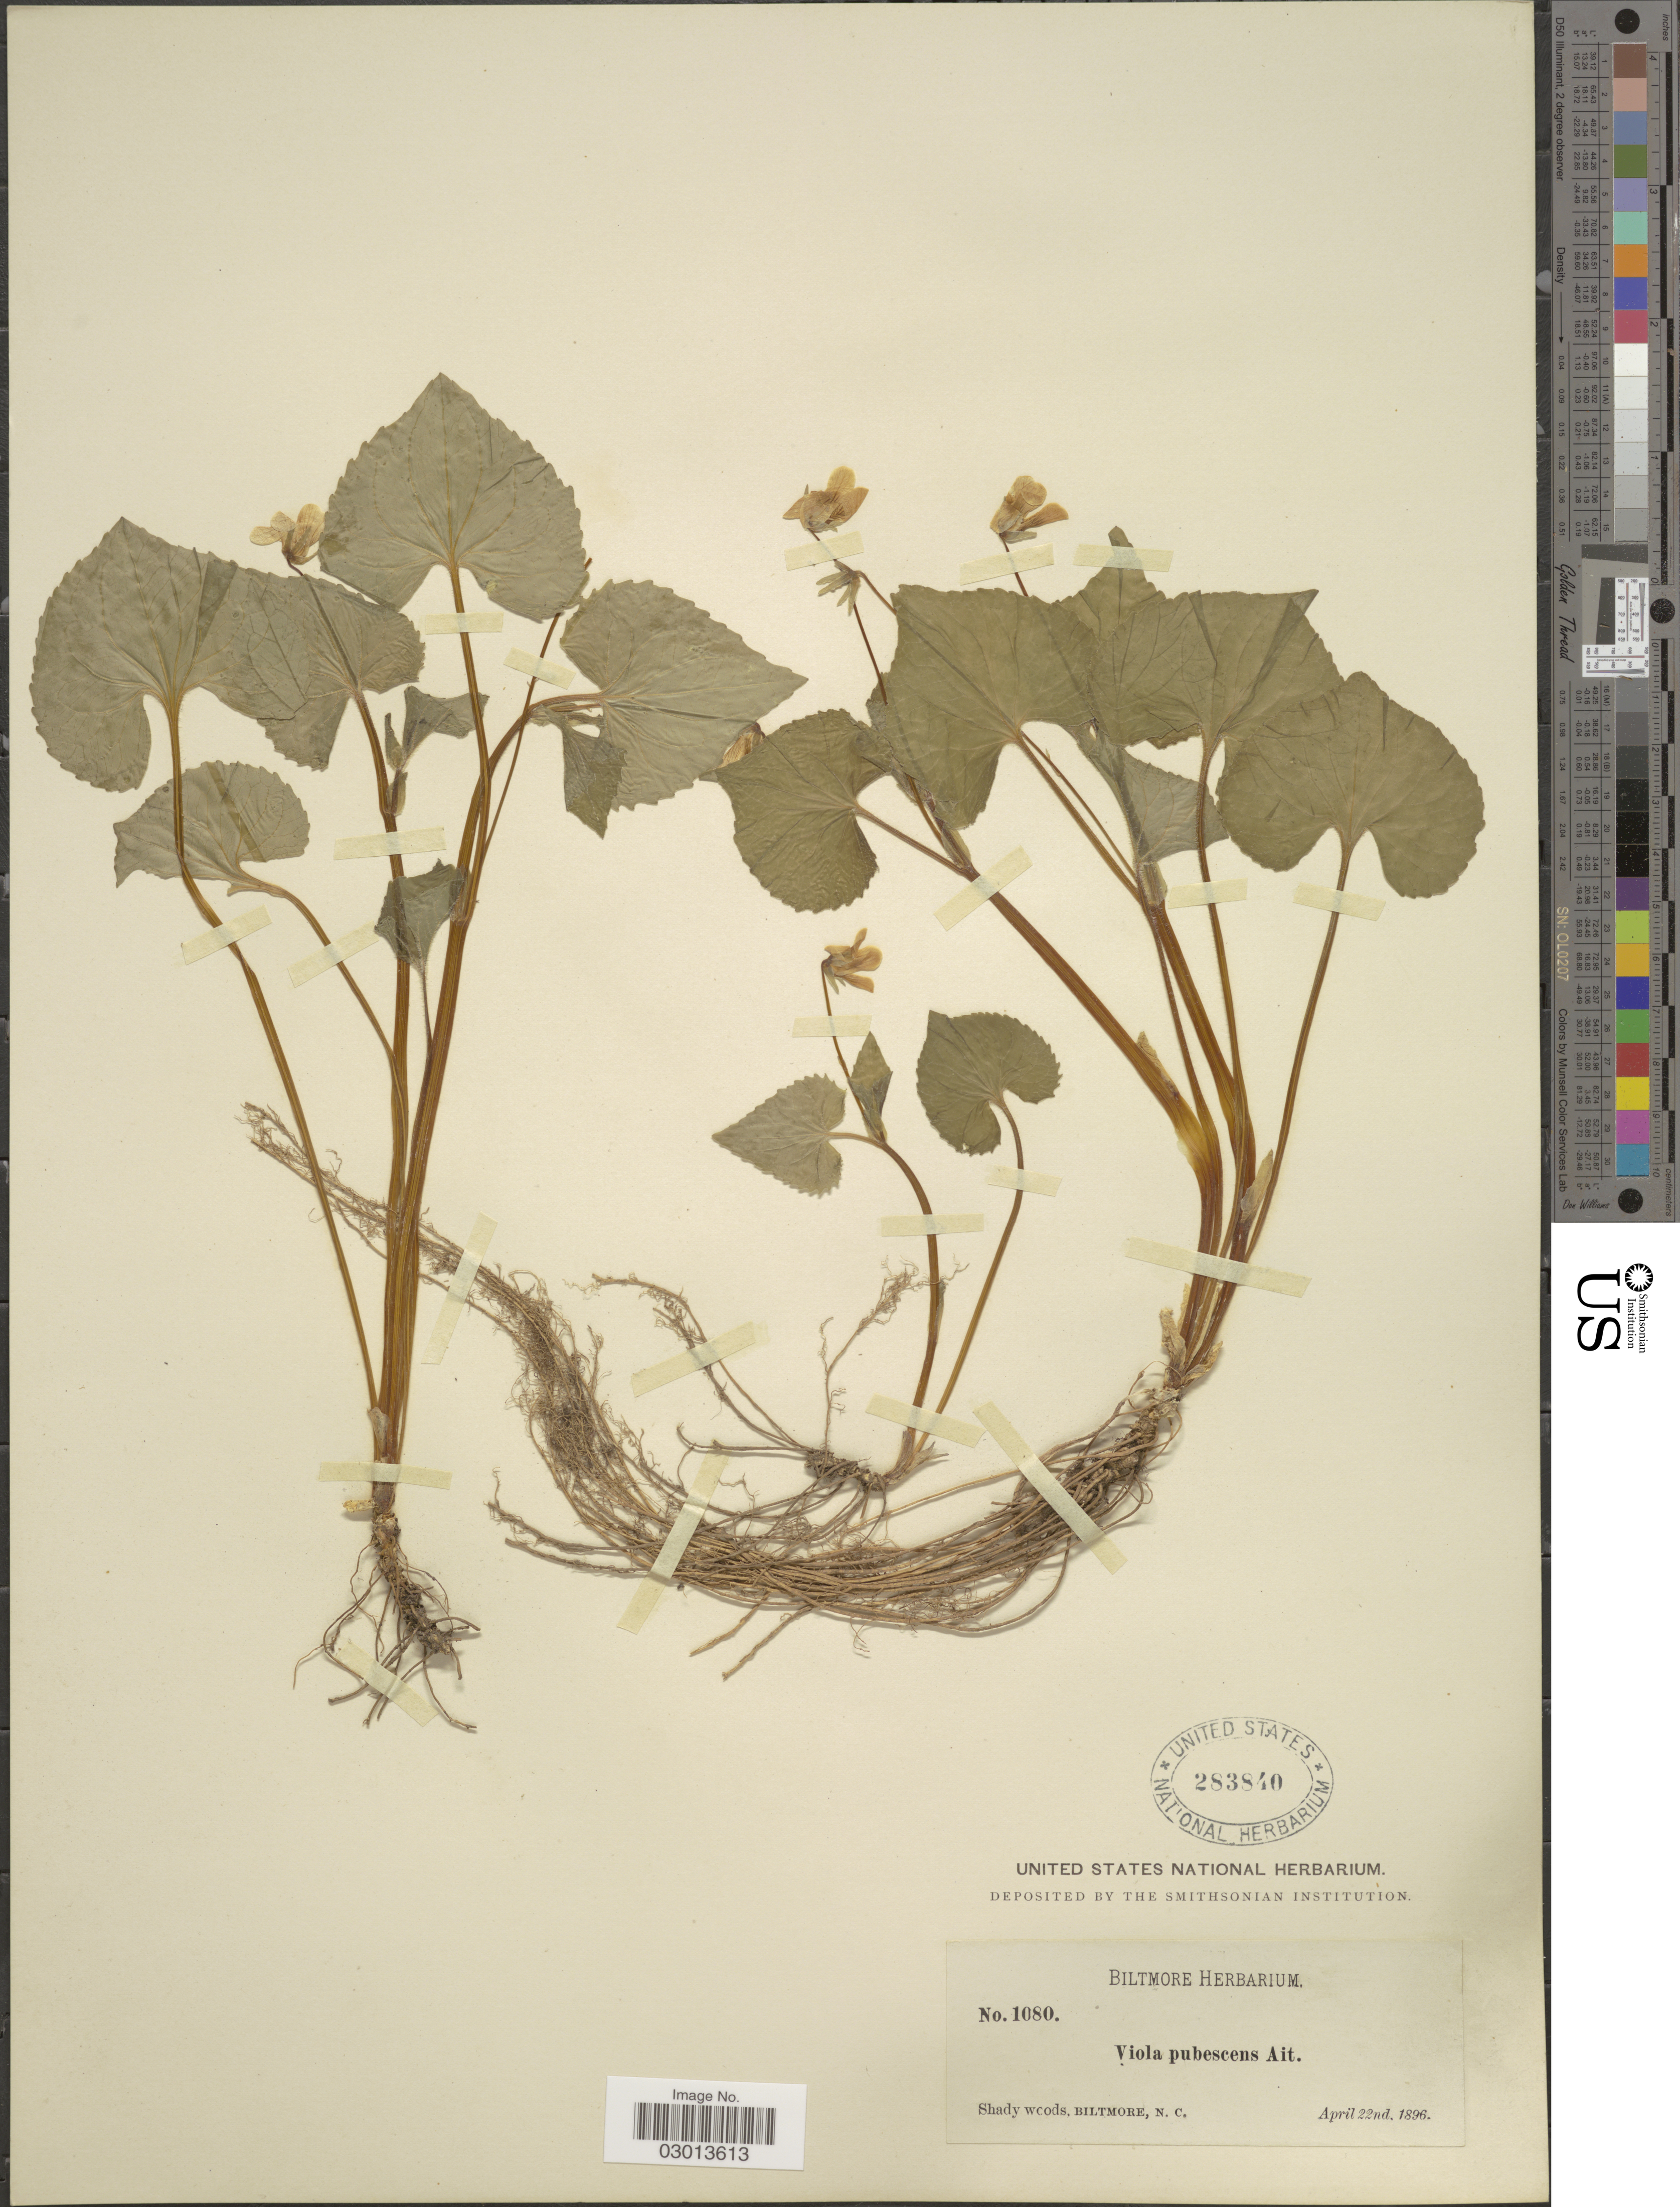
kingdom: Plantae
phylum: Tracheophyta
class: Magnoliopsida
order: Malpighiales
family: Violaceae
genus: Viola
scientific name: Viola pensylvanica var. leiocarpa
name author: (Fernald & Wiegand) Fernald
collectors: ex herb. Biltmore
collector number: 1080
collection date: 1896-04-22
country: United States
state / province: North Carolina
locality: Biltmore, N. C.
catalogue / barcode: US 283840